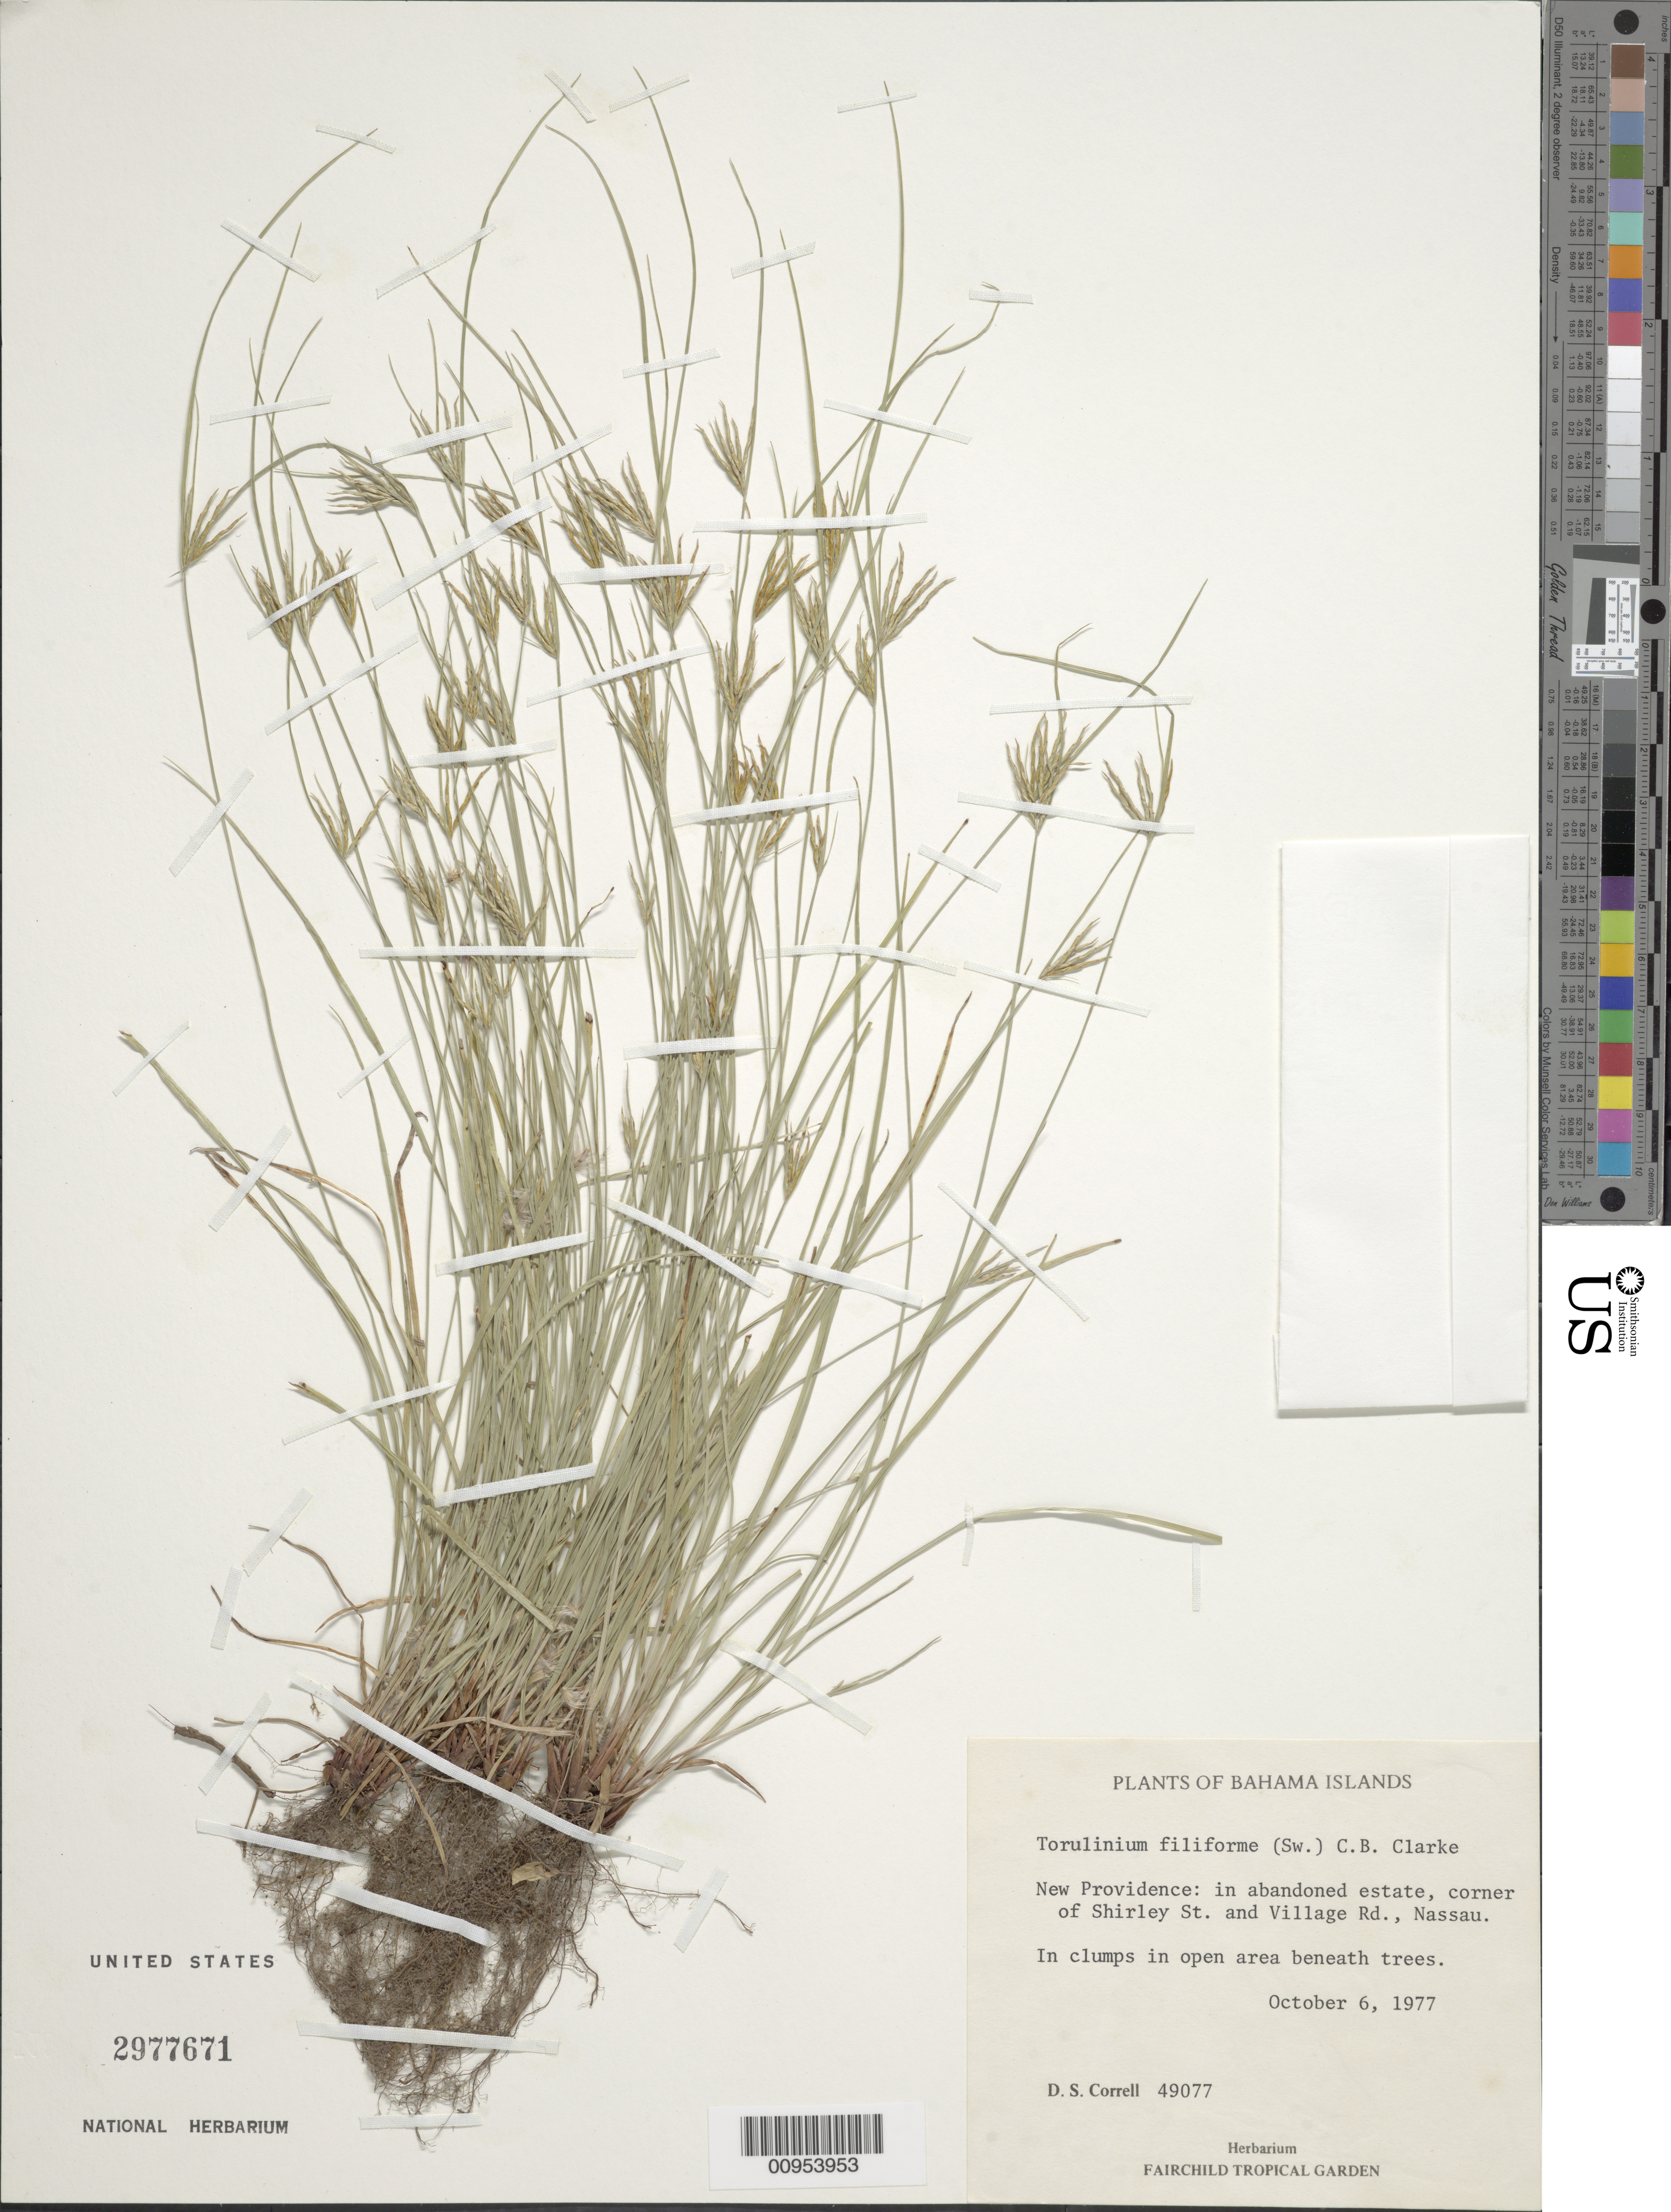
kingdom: Plantae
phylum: Tracheophyta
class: Liliopsida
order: Poales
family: Cyperaceae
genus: Cyperus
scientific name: Cyperus filiformis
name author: Sw.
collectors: D. S. Correll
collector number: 49077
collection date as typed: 06 Oct 1977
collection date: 1977-10-06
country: Bahamas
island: New Providence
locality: Corner of Shirley St. and Village Road, Nassau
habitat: In open area beneath trees in abandoned estate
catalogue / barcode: US 2977671